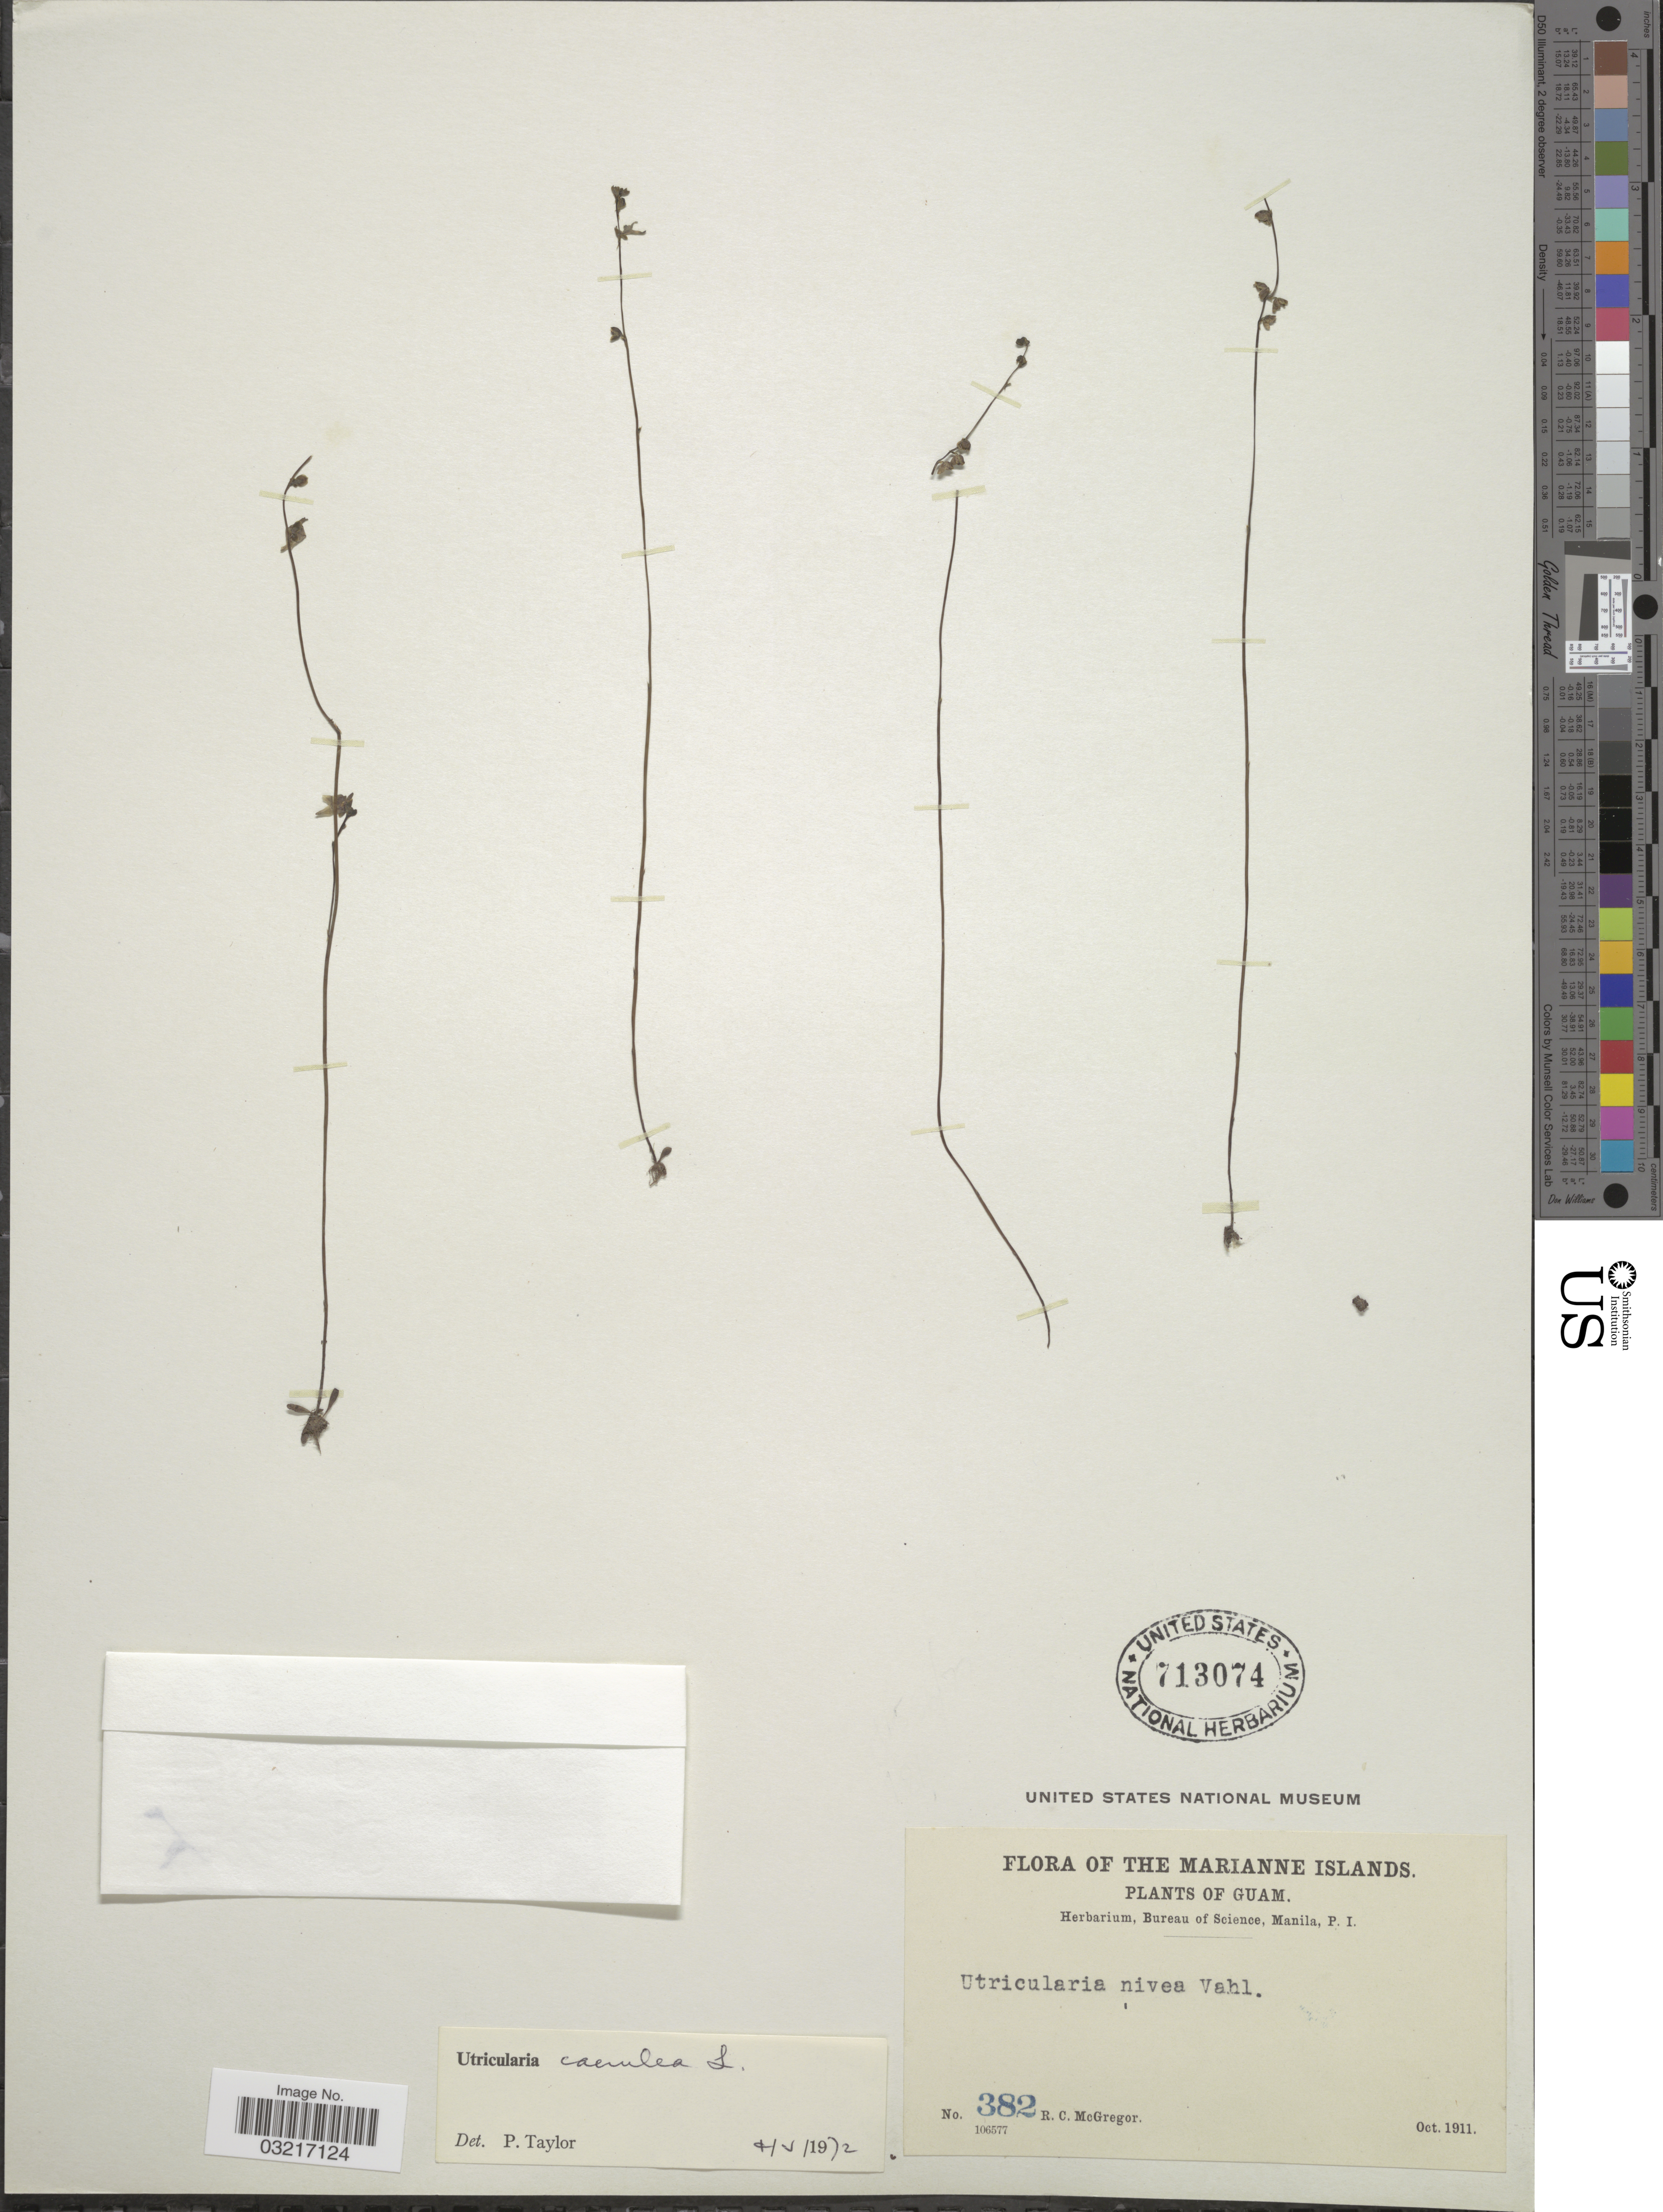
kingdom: Plantae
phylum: Tracheophyta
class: Magnoliopsida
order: Lamiales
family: Lentibulariaceae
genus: Utricularia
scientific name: Utricularia caerulea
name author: L.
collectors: R. C. McGregor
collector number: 382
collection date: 1911-10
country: Guam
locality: The Marianne Islands.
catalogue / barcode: US 713074